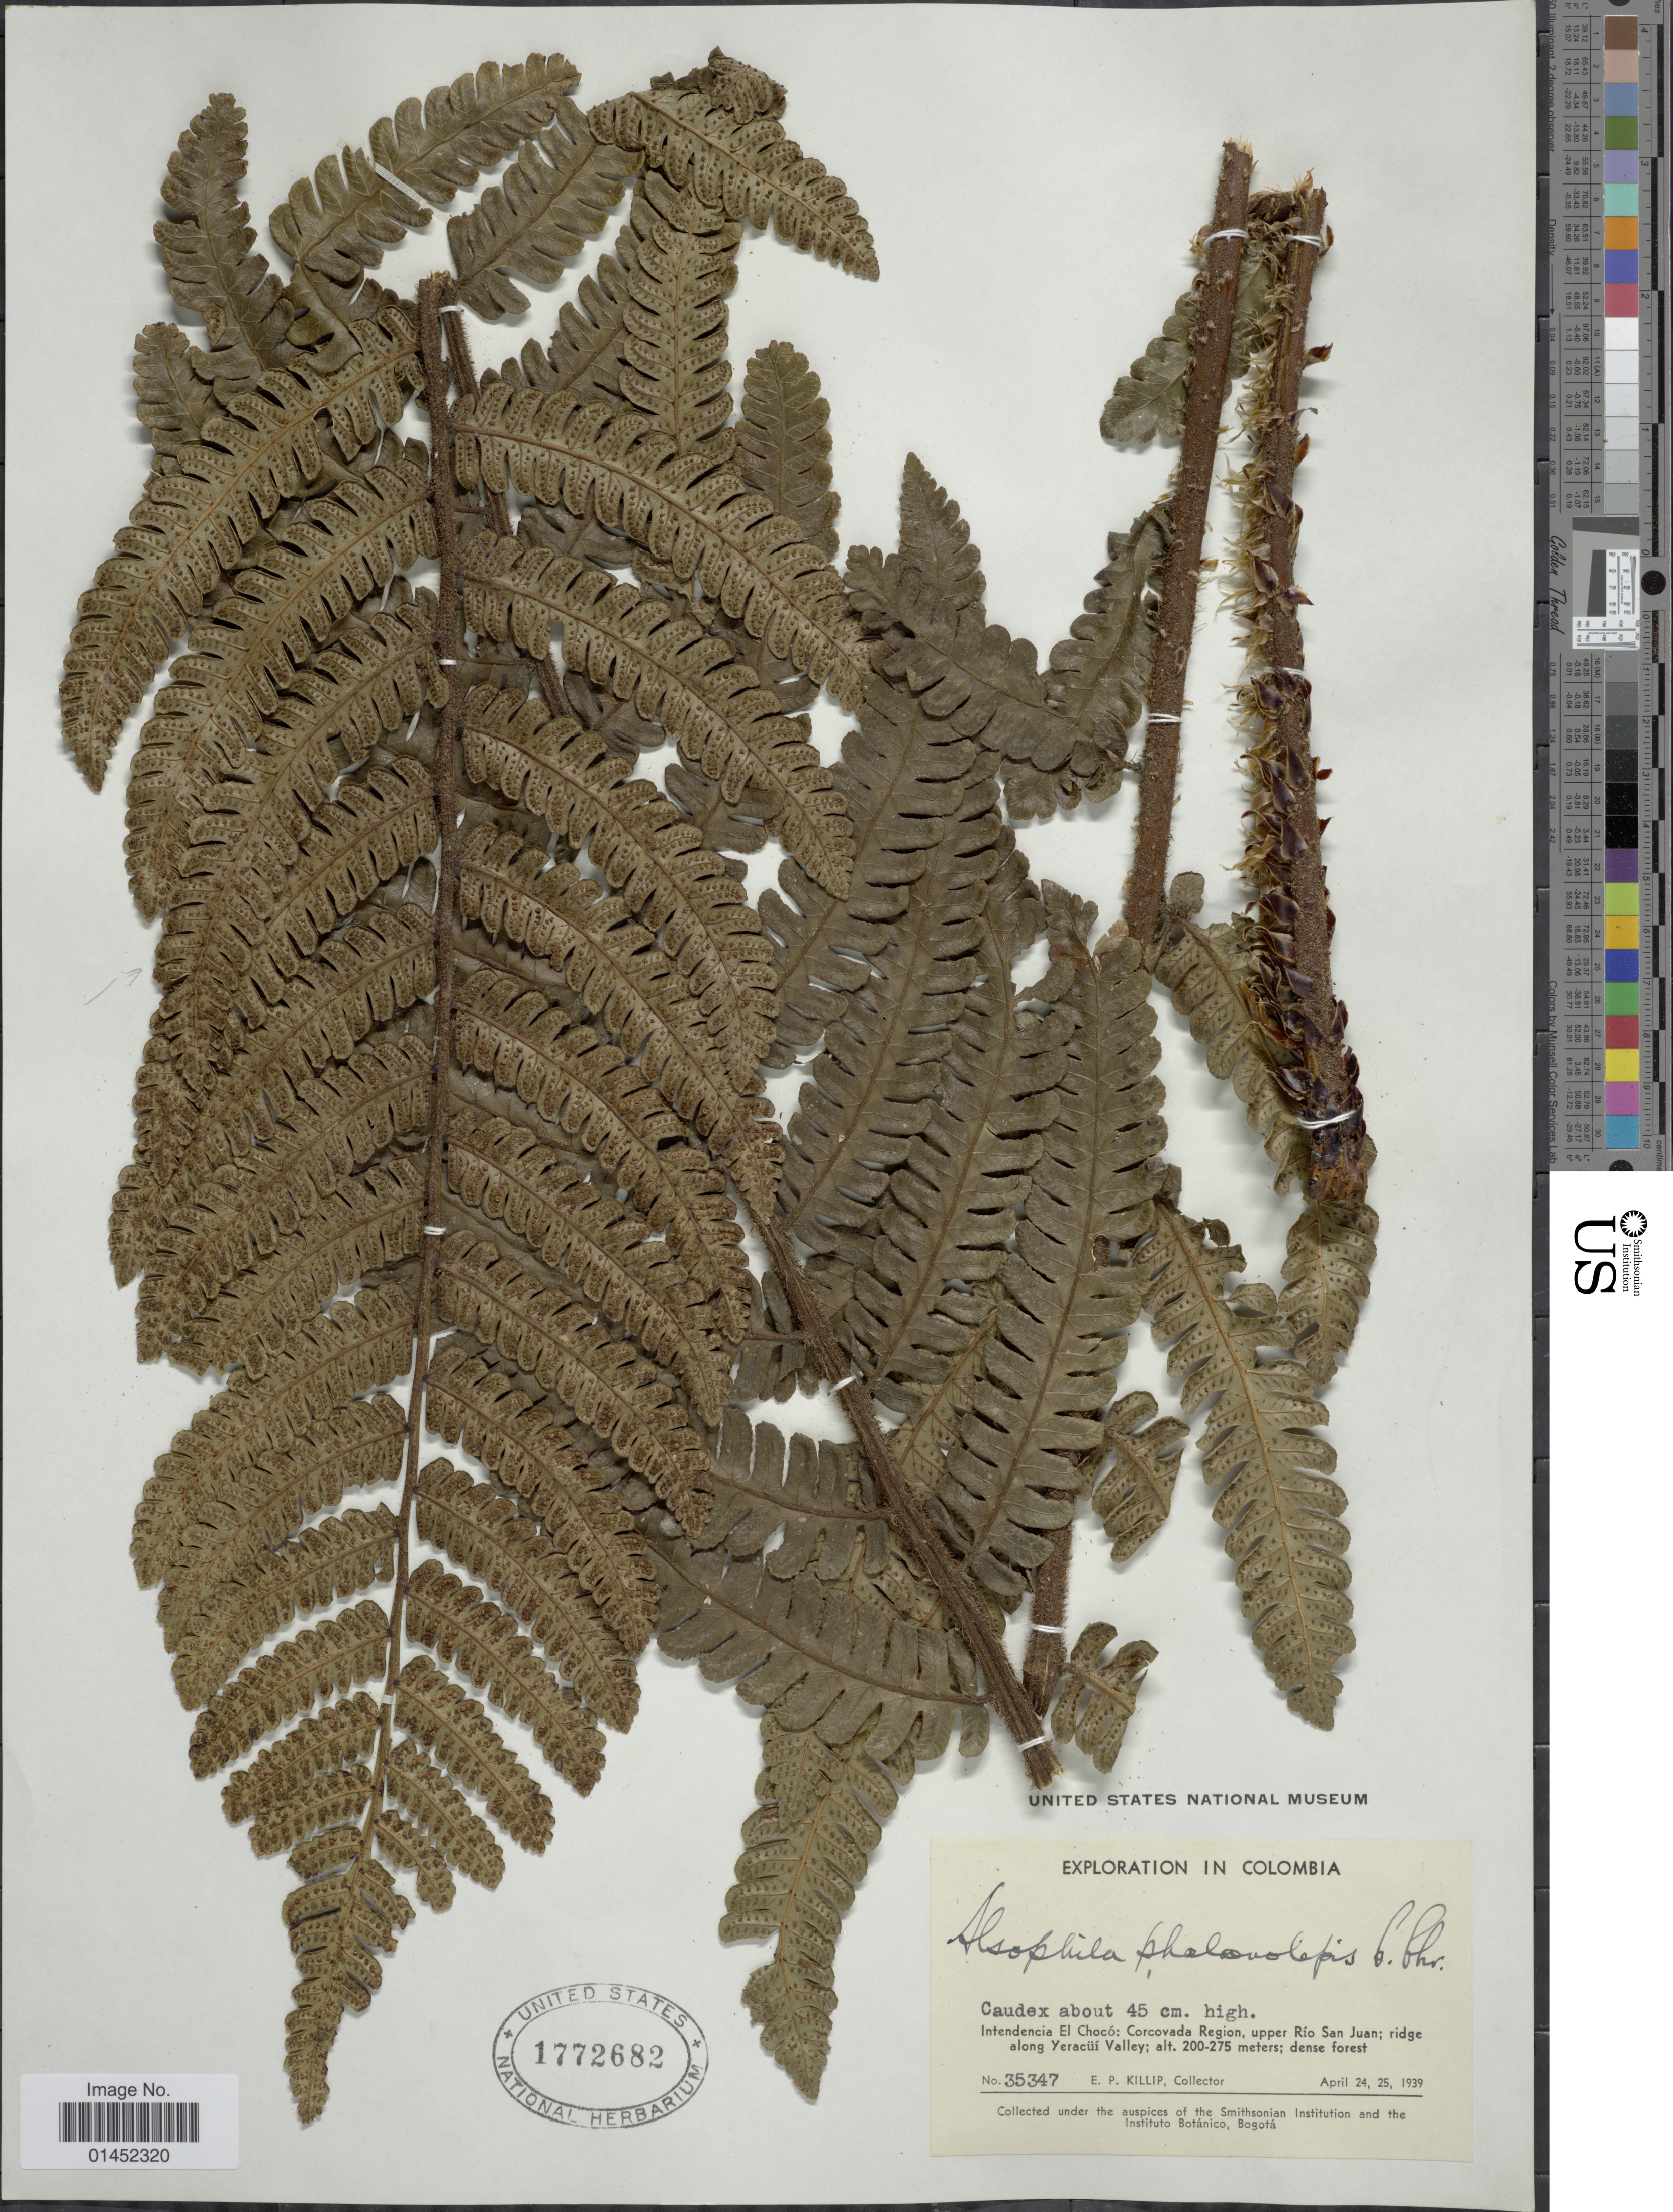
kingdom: Plantae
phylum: Tracheophyta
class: Polypodiopsida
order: Cyatheales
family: Cyatheaceae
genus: Cyathea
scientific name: Cyathea phalaenolepis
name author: (C. Chr.) Domin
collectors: E. P. Killip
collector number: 35347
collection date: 1939-04-24/1939-04-25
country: Colombia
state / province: Chocó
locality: Intendencia El Chocó: Corcovada Region, upper Río San JUan; ridge Yeracüí Valley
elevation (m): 200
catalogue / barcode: US 1772682